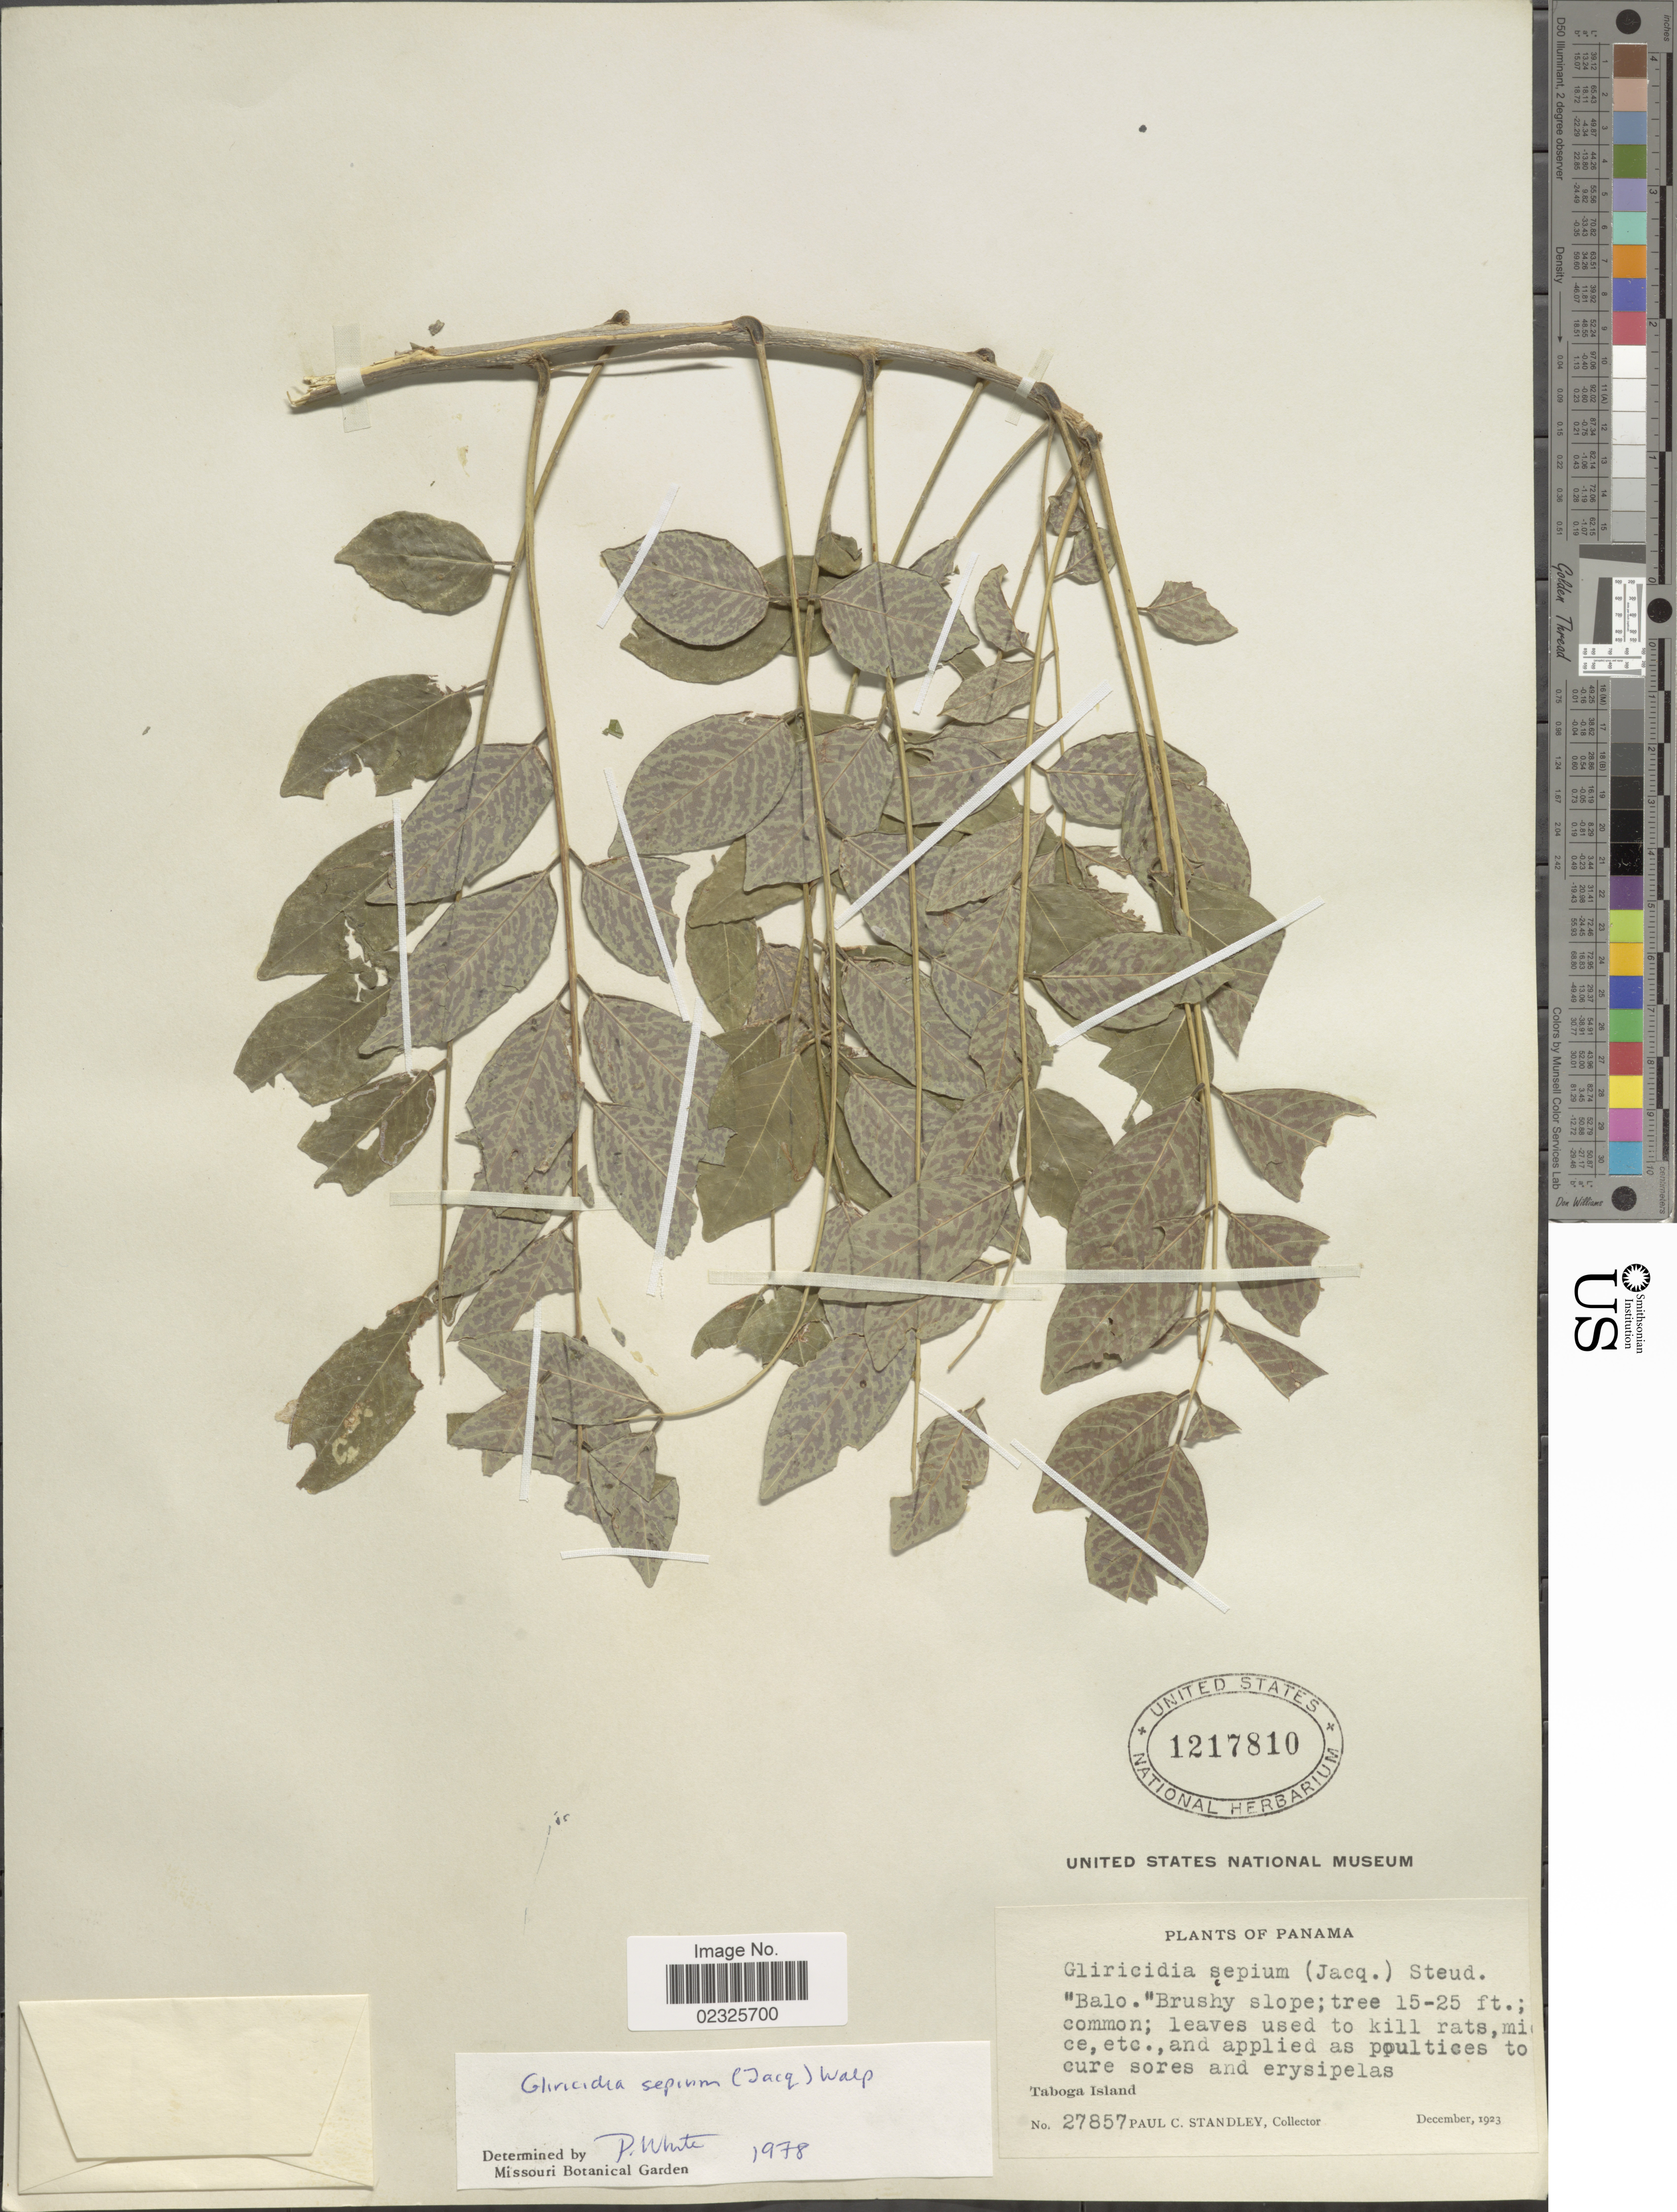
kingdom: Plantae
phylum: Tracheophyta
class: Magnoliopsida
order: Fabales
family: Fabaceae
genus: Gliricidia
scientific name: Gliricidia sepium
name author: (Jacq.) Kunth ex Walp.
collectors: P. C. Standley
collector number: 27857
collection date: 1923-12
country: Panama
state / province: Panamá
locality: Taboga Island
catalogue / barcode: US 1217810